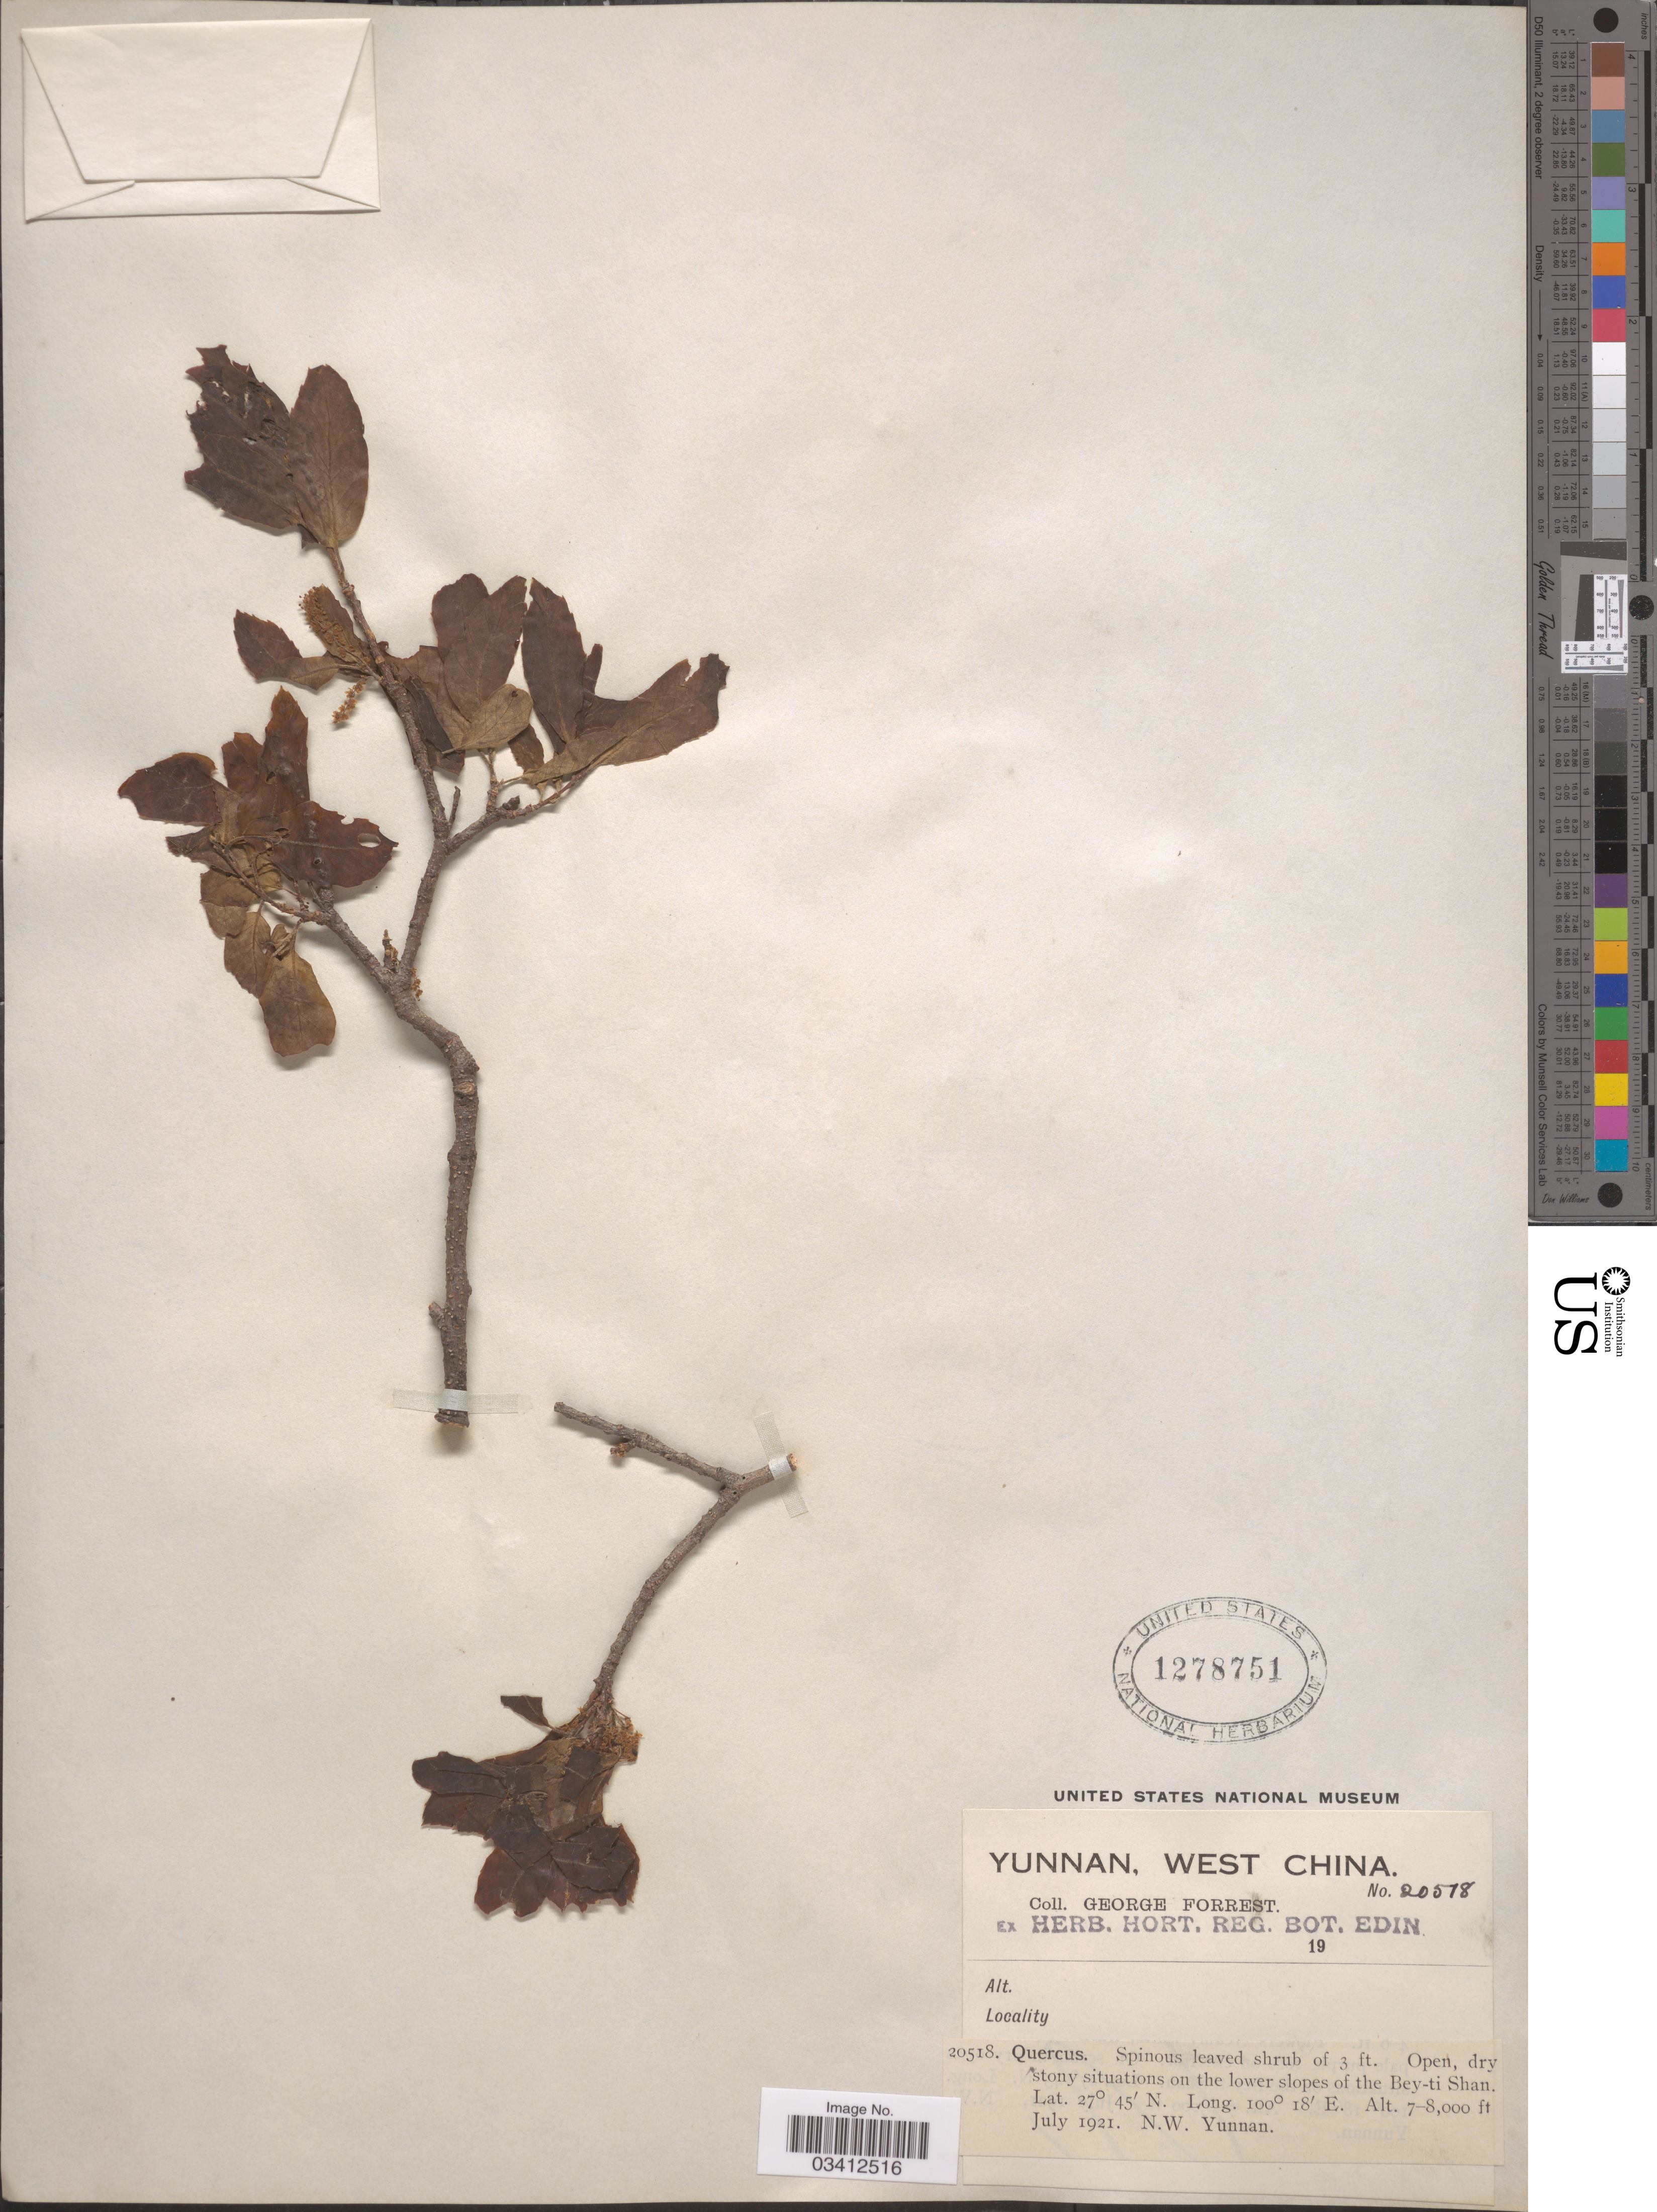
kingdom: Plantae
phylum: Tracheophyta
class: Magnoliopsida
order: Fagales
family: Fagaceae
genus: Quercus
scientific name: Quercus sp.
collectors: G. Forrest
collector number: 20518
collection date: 1921-07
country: China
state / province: Yunnan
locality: West China. On the lower slopes of the Bey-ti Shan. N. W. Yunnan.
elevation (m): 2134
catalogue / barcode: US 1278751